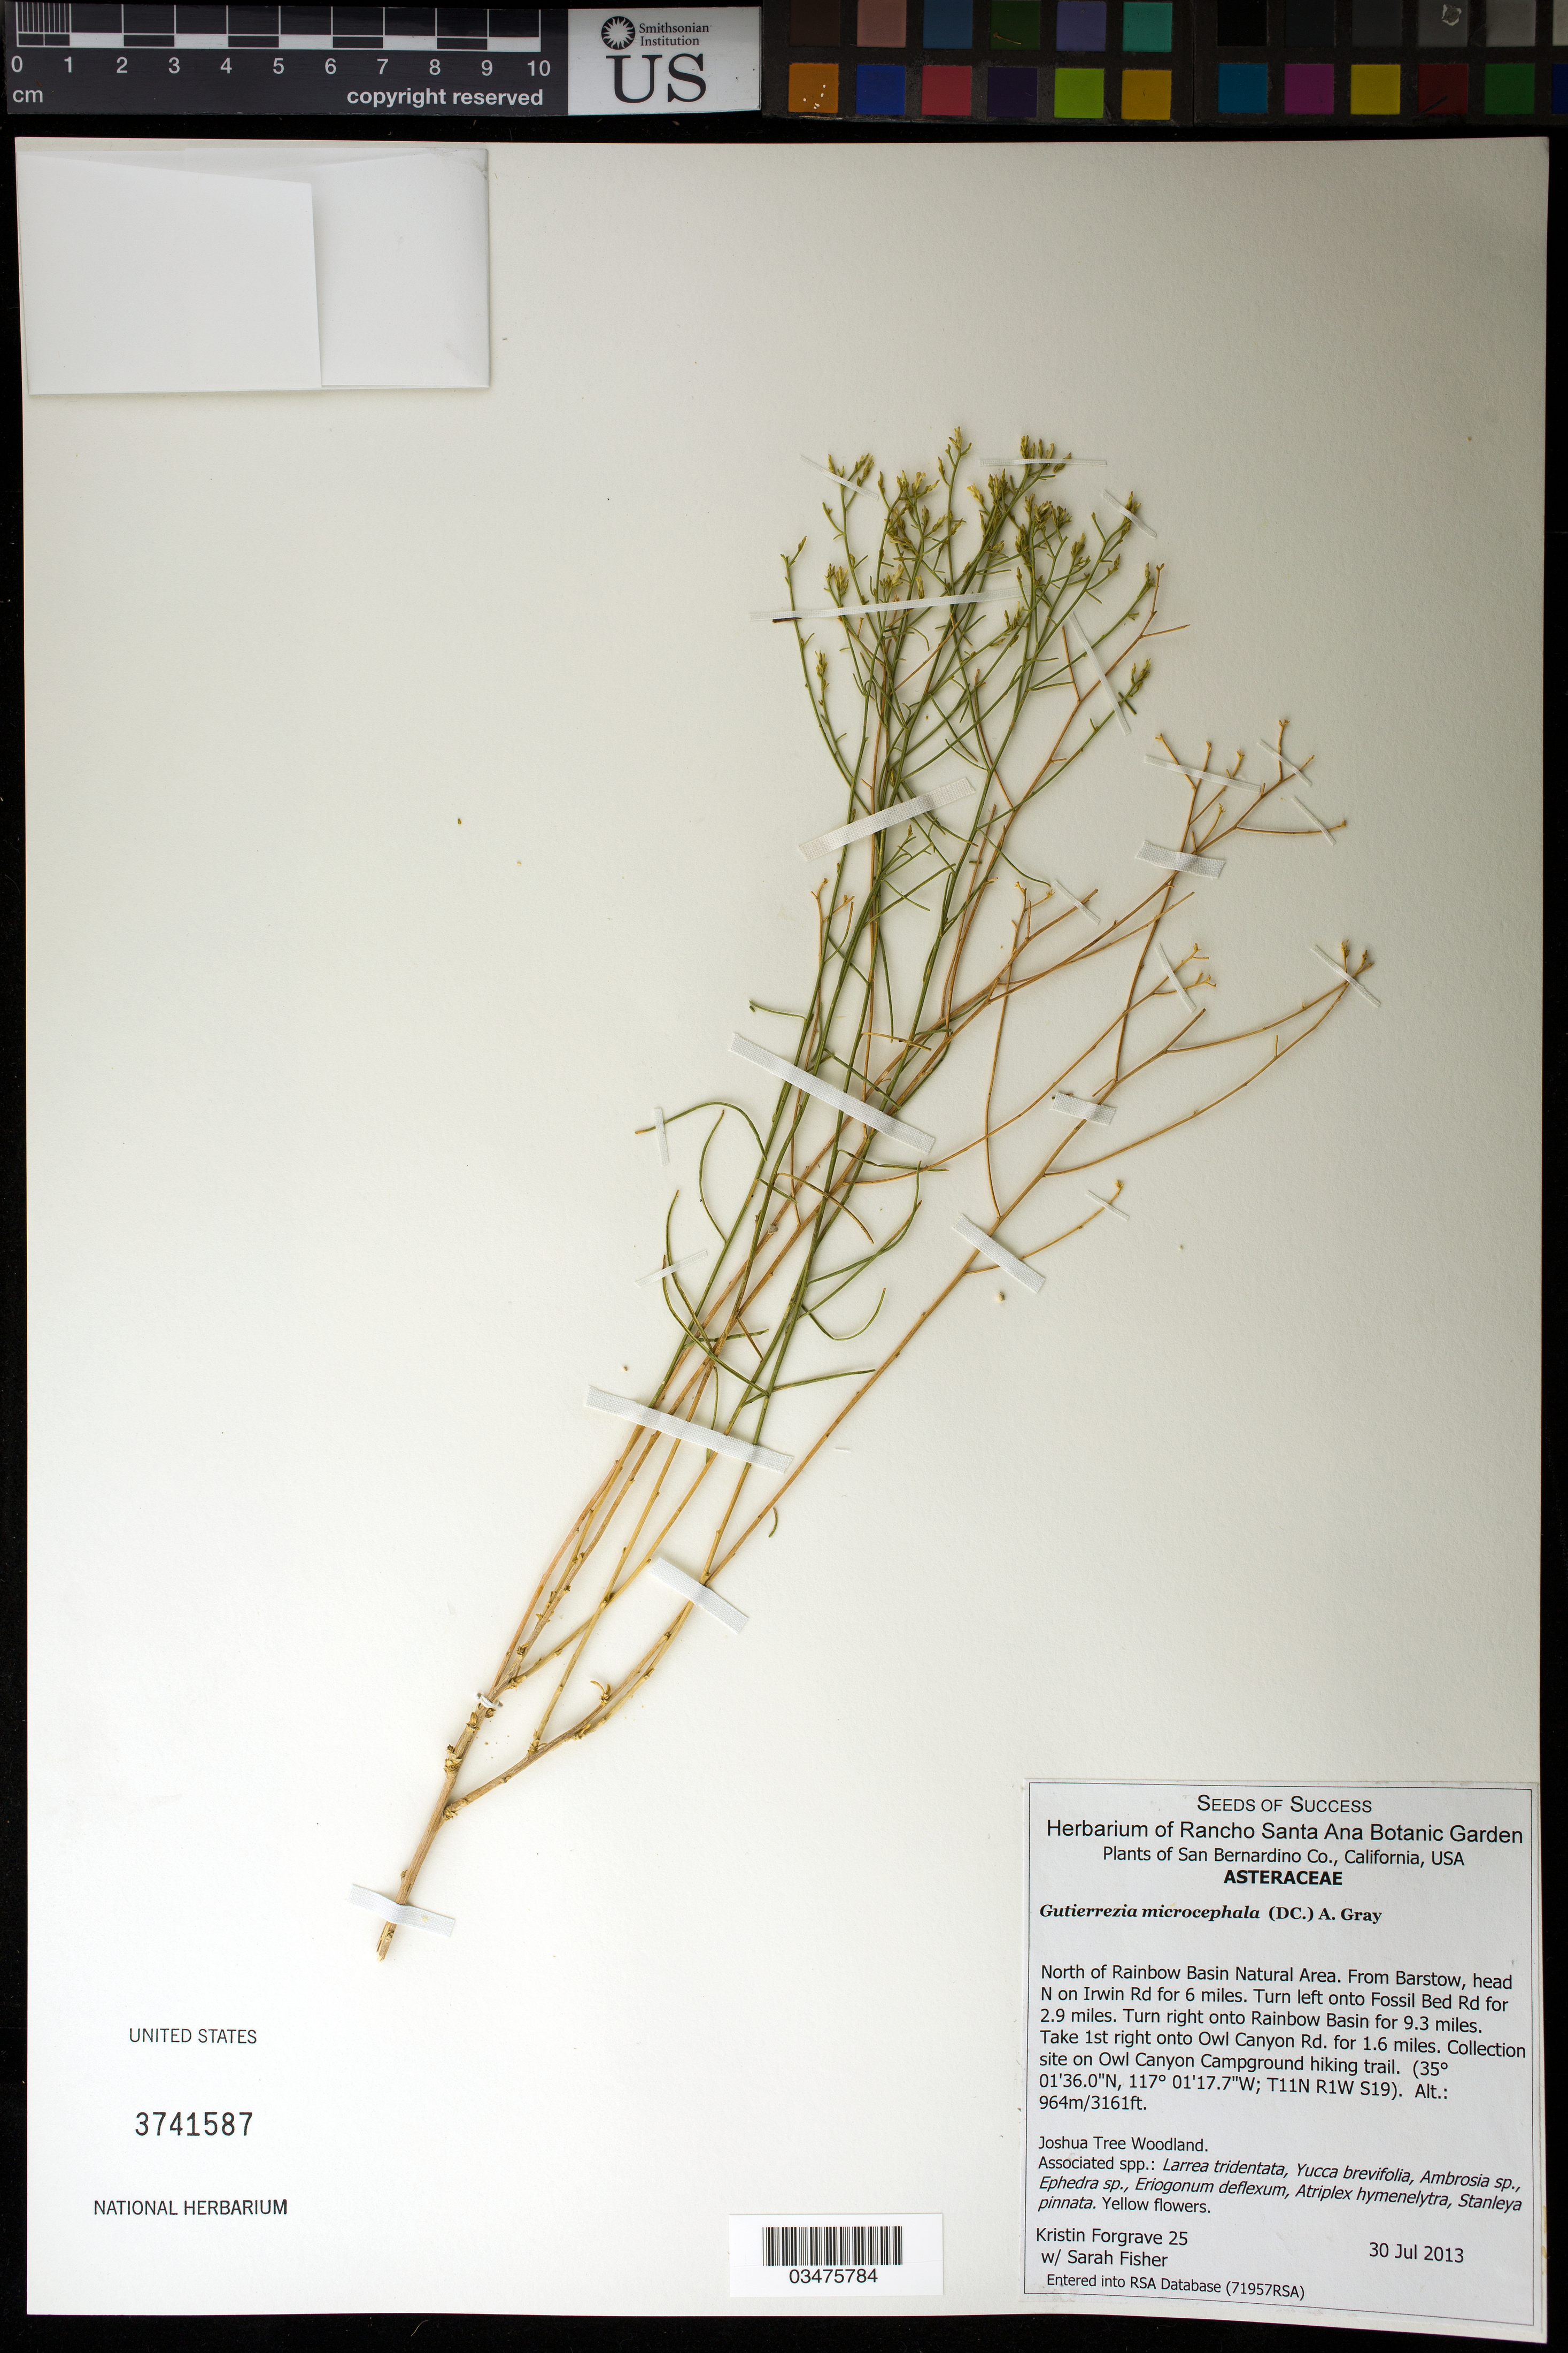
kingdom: Plantae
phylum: Tracheophyta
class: Magnoliopsida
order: Asterales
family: Asteraceae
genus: Gutierrezia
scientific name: Gutierrezia microcephala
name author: (DC.) A. Gray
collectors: K. Forgrave & S. Fisher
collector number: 25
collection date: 2013-07-30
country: United States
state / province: California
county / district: San Bernardino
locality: N of Rainbow Basin Natural Area, Owl Canyon Campground hiking trail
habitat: Joshua Tree Woodland.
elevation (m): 964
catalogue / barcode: US 3741587